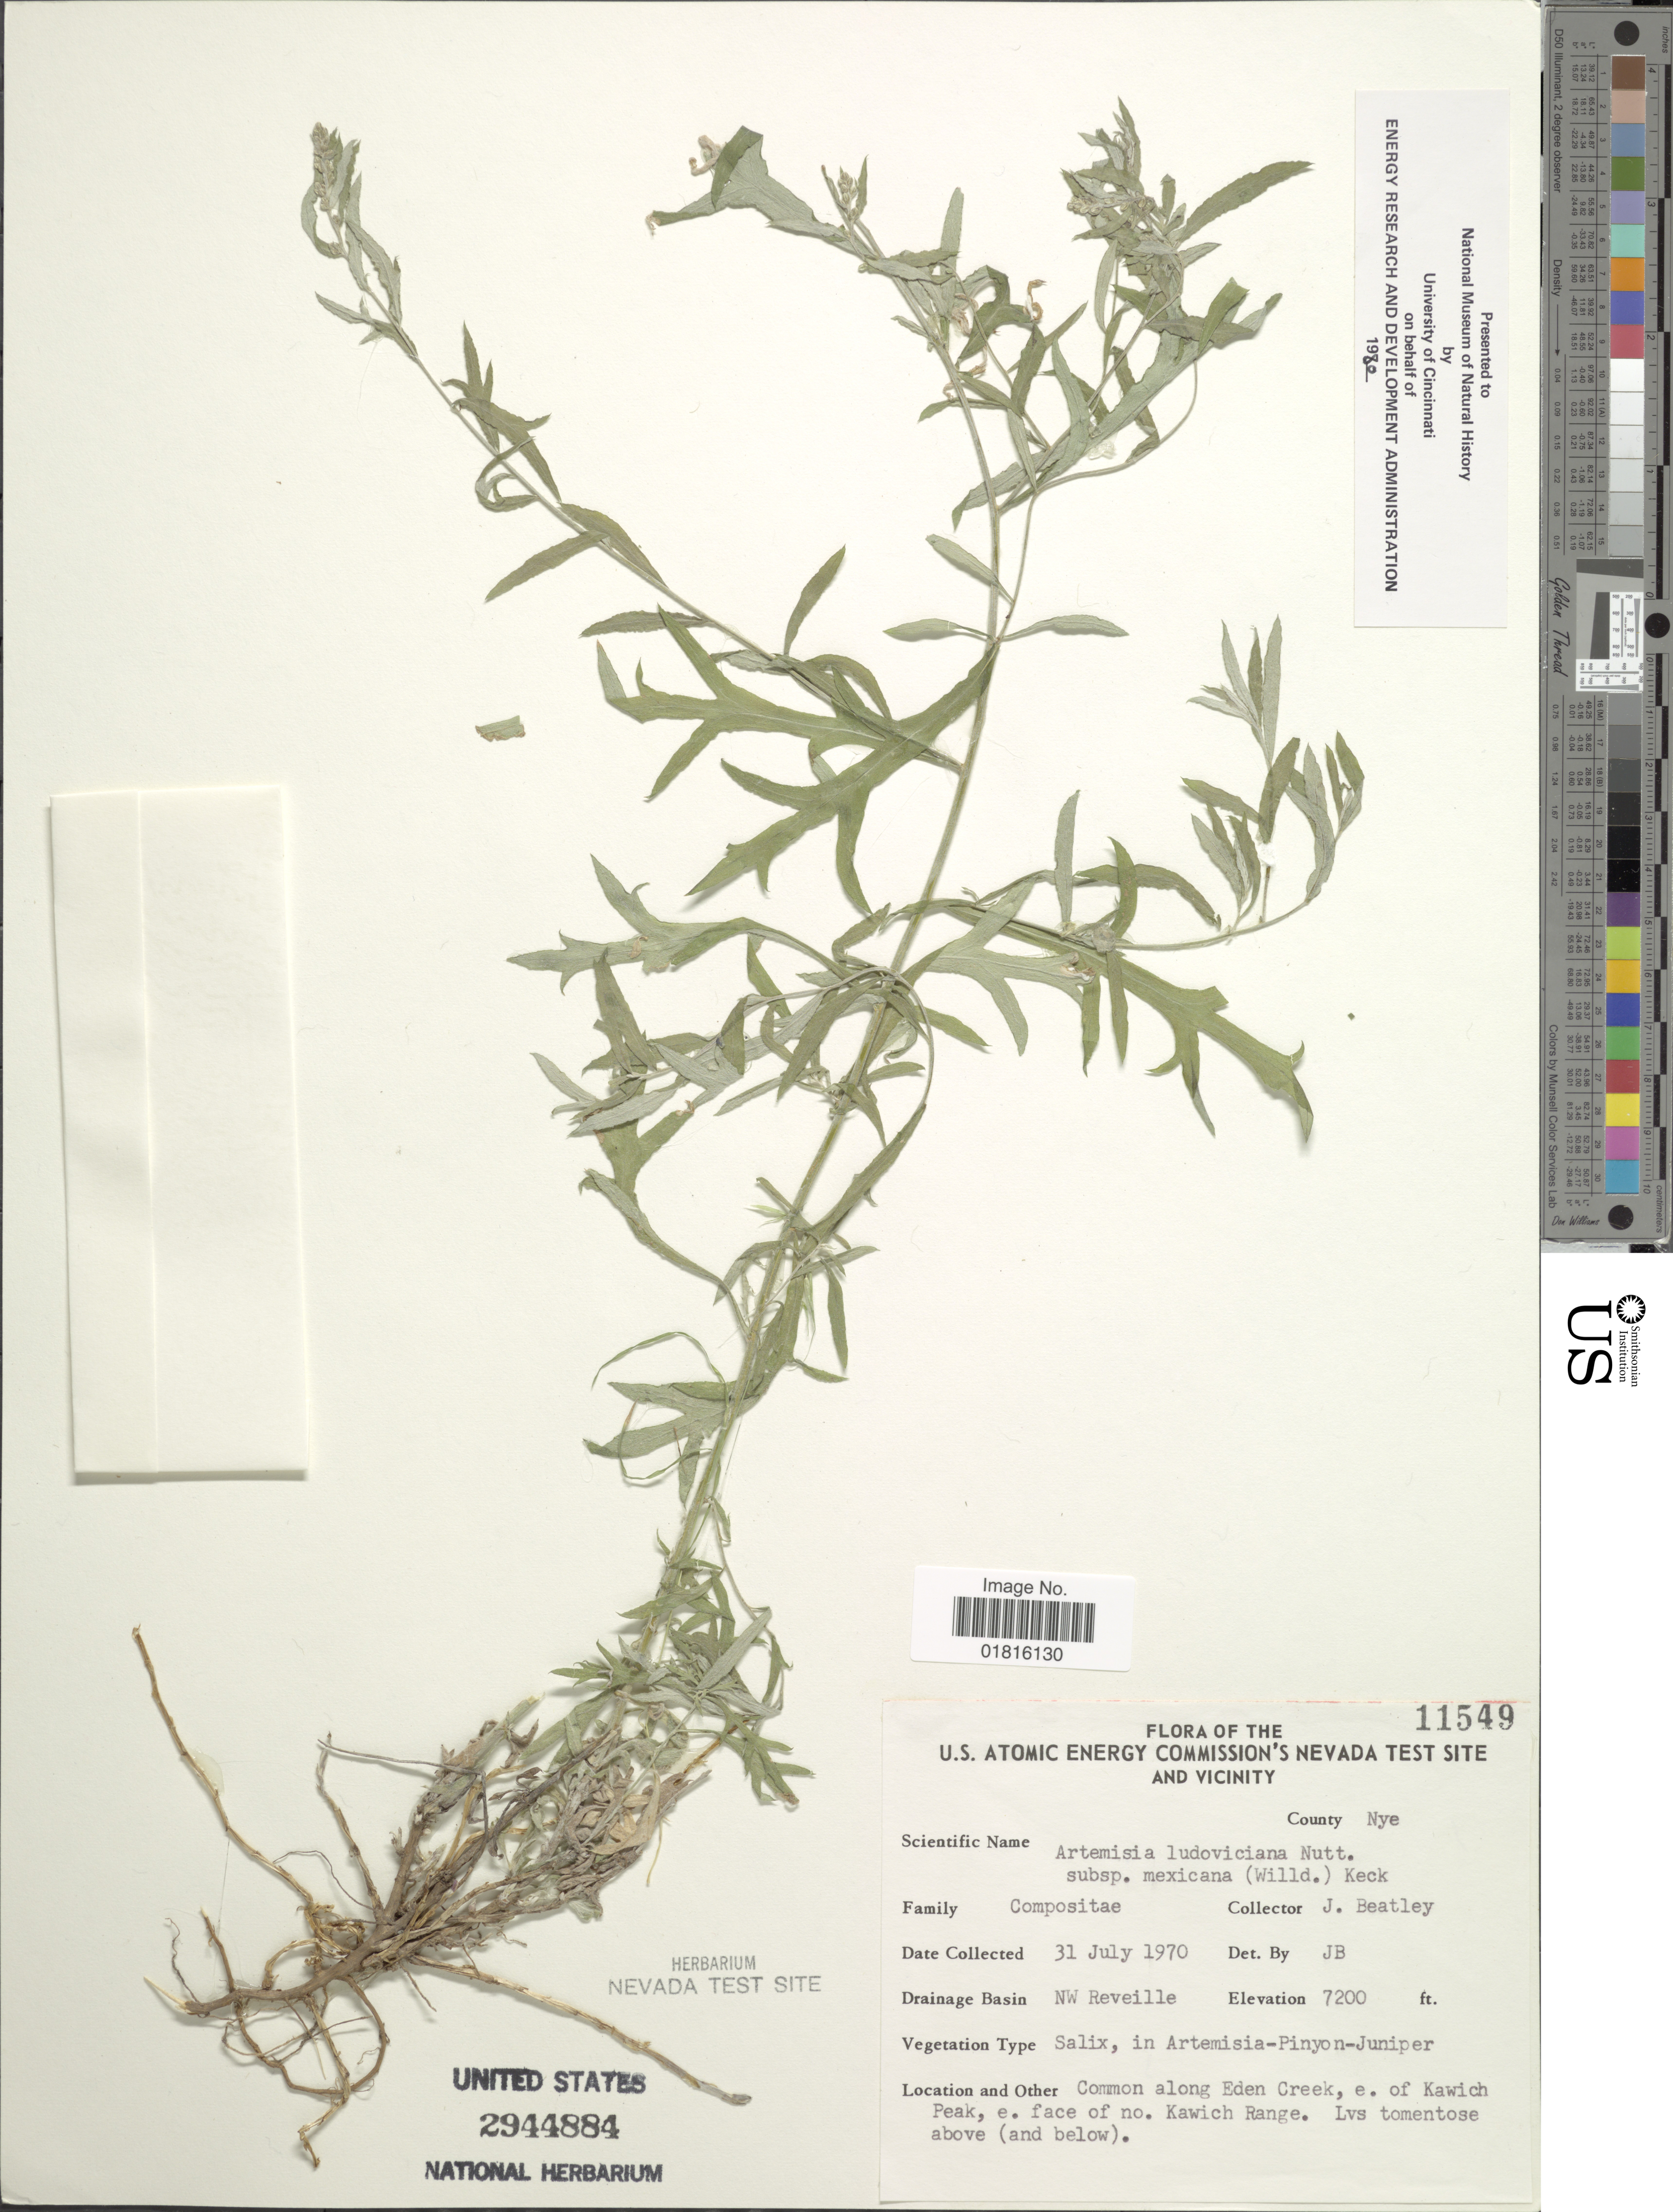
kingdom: Plantae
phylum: Tracheophyta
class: Magnoliopsida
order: Asterales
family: Asteraceae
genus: Artemisia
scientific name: Artemisia ludoviciana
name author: Nutt.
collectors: J. C. Beatley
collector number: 11549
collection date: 1970-07-31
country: United States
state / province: Nevada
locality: U.S. Atomic Energy Commission's Nevada Test Site and Vicinity, County Nye, NW Reveille, common along Eden Creek, e. of Kawich Peak, e. face of no. Kawich Range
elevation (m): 2195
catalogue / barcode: US 2944884